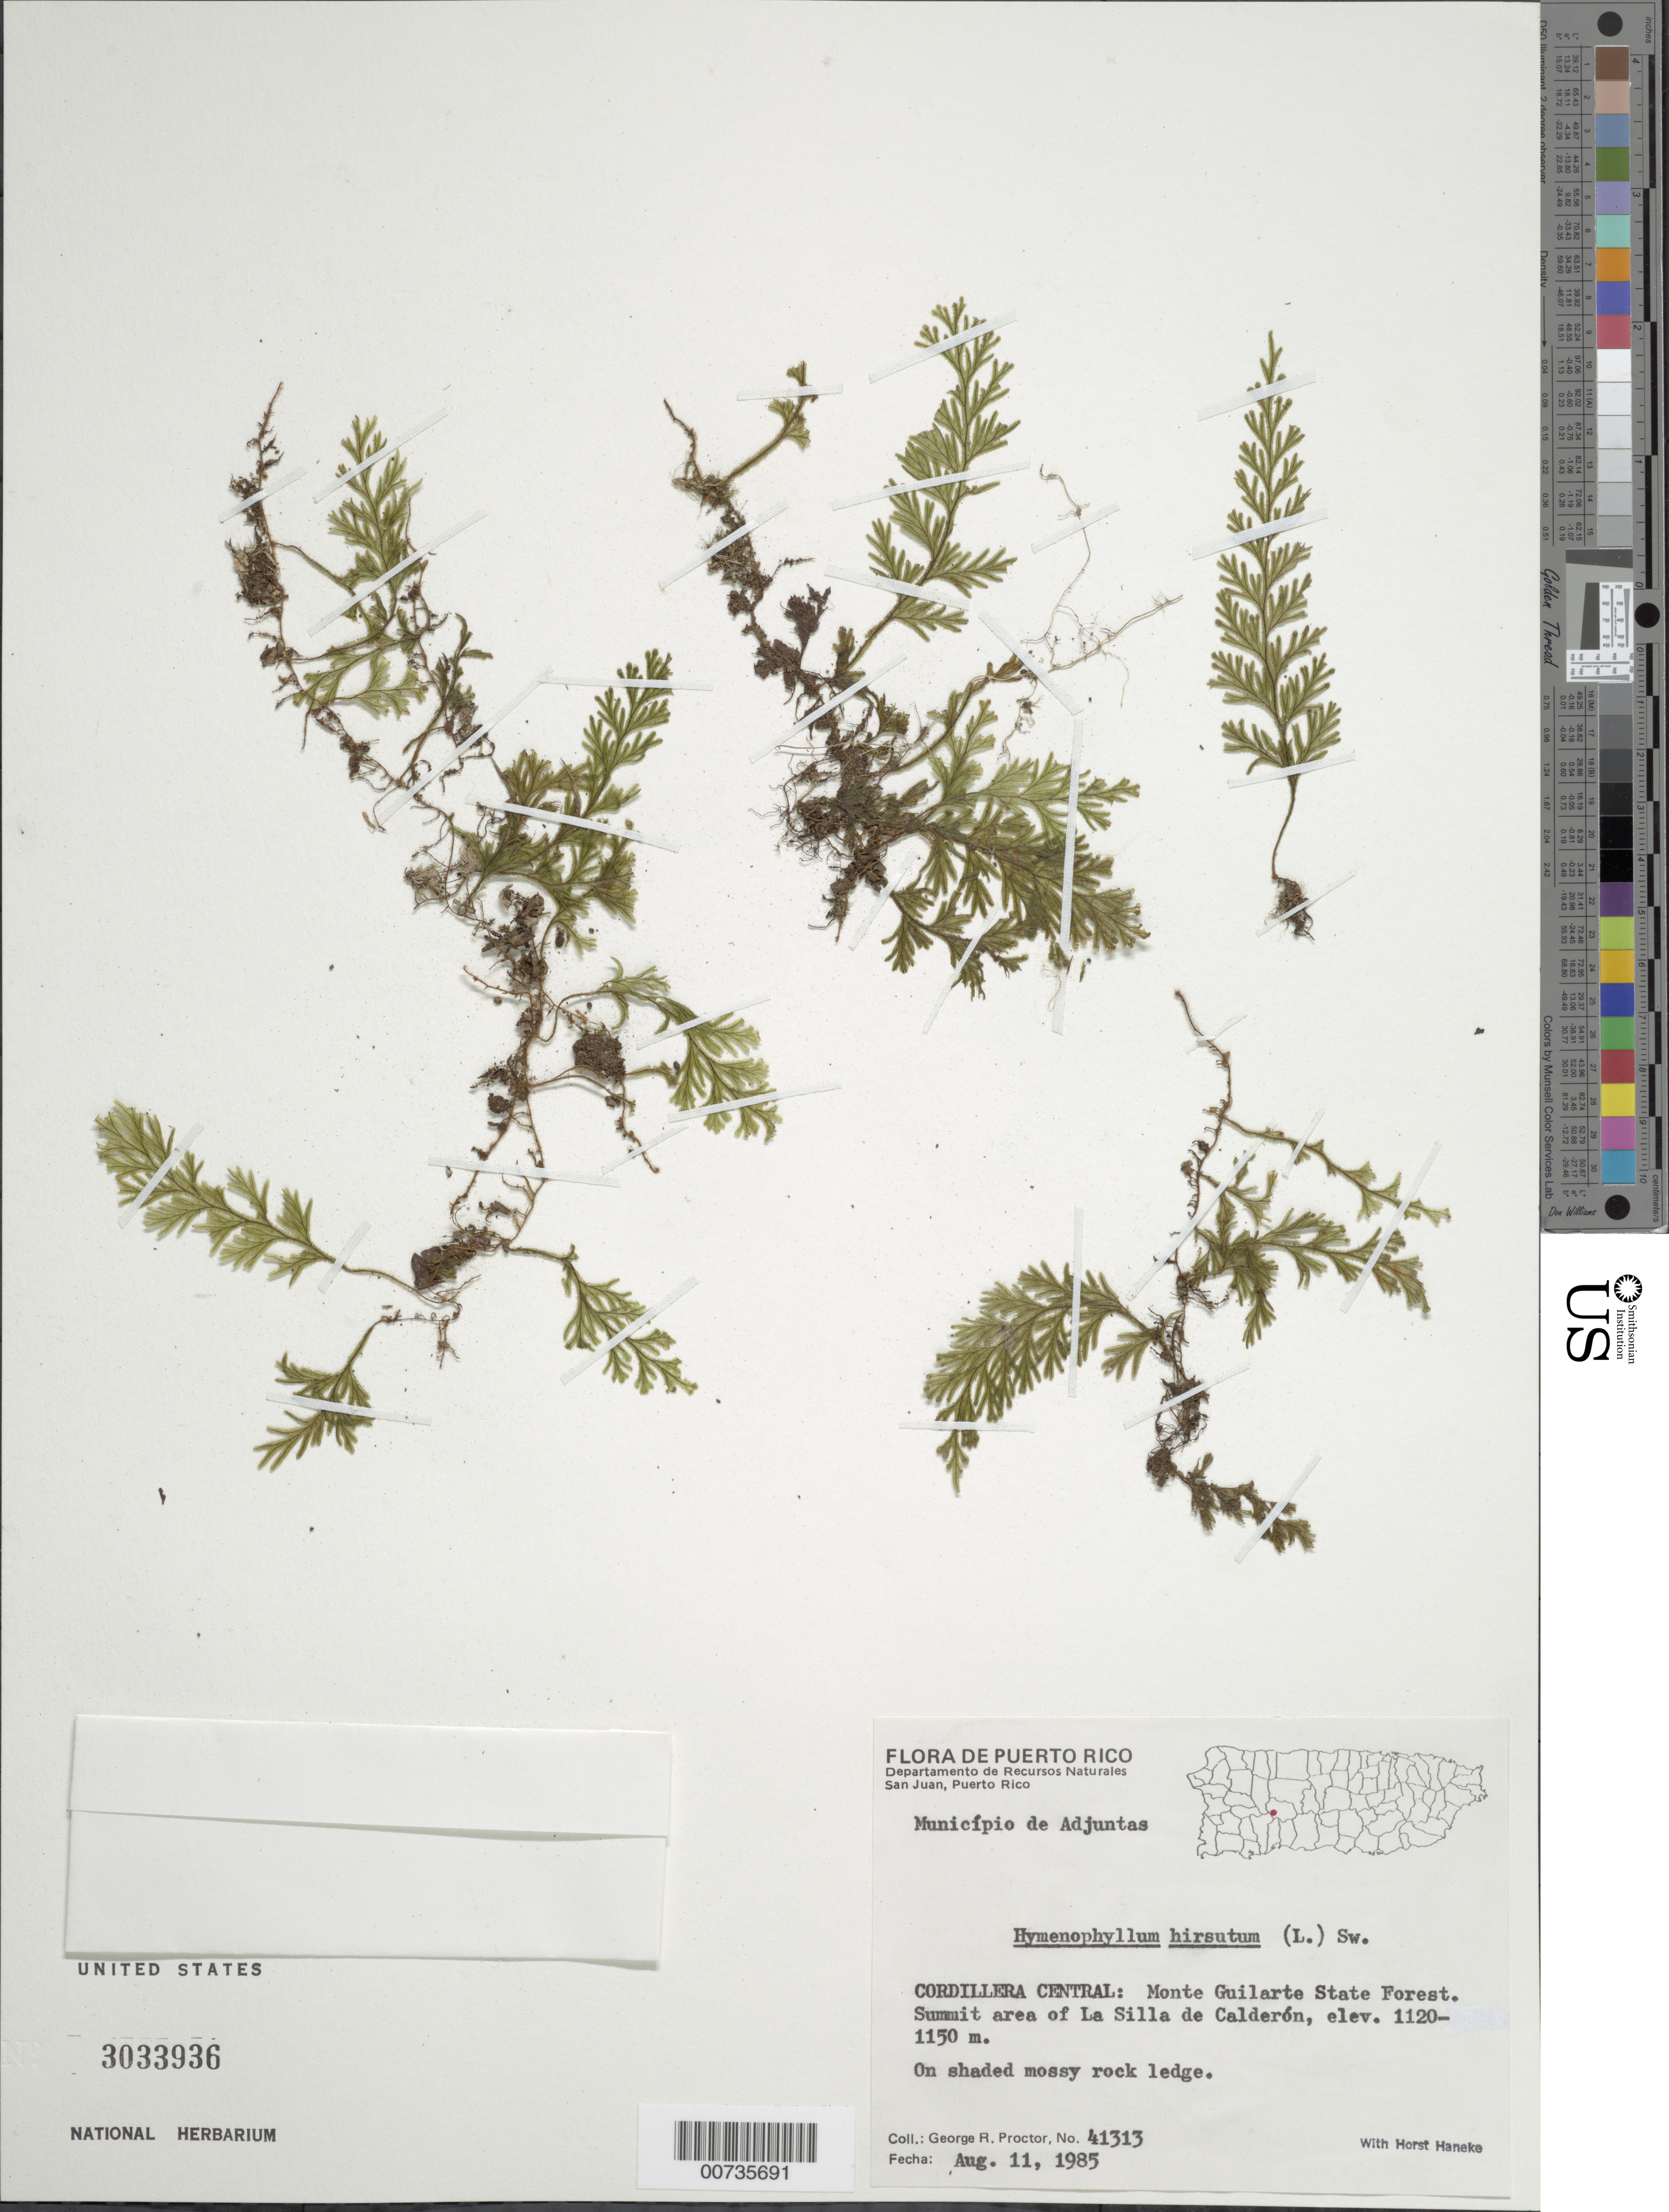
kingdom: Plantae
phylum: Tracheophyta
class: Polypodiopsida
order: Hymenophyllales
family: Hymenophyllaceae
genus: Hymenophyllum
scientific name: Hymenophyllum hirsutum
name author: (L.) Sw.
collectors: G. R. Proctor & H. Haneke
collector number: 41313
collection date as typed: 11 Aug 1985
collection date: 1985-08-11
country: Puerto Rico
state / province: Adjuntas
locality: Mun. Adjuntas, Cordillera Central: Monte Guilarte State Forest, summit area of La Silla de Calderón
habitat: On shaded mossy rock ledge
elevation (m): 1120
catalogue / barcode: US 3033936